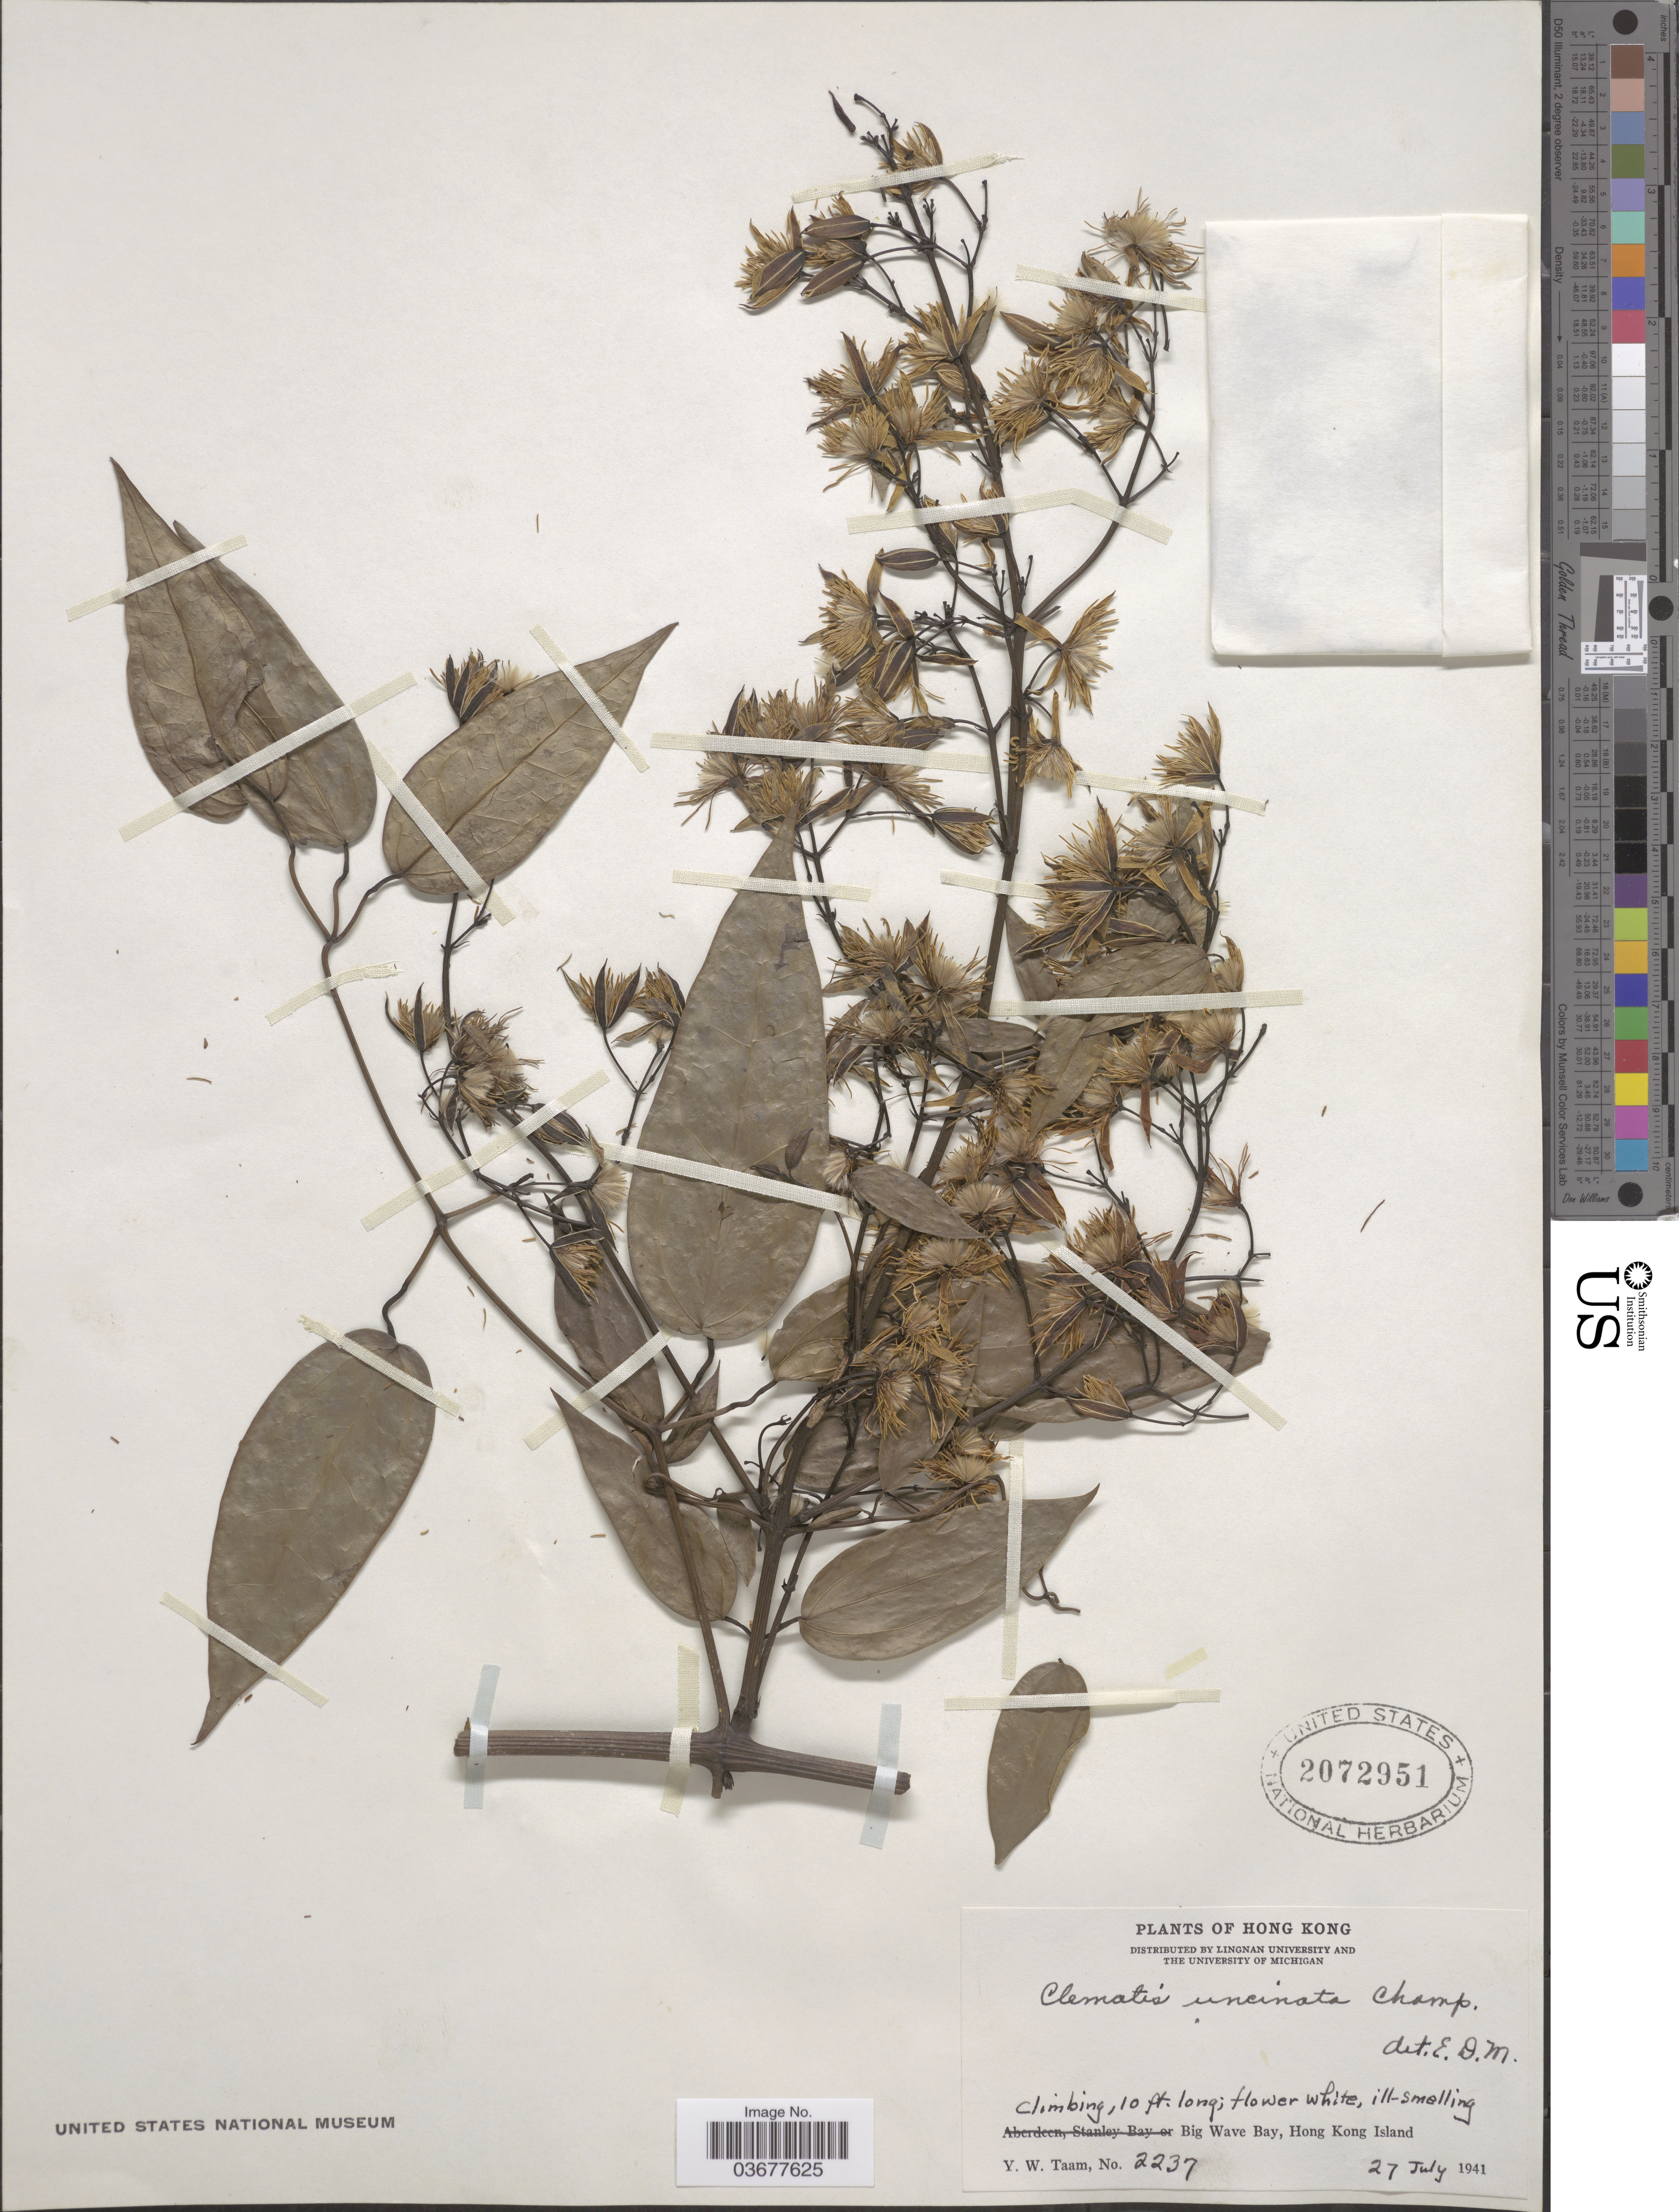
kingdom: Plantae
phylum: Tracheophyta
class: Magnoliopsida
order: Ranunculales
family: Ranunculaceae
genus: Clematis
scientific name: Clematis uncinata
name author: Champ. ex Benth.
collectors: Y. W. Taam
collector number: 2237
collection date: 1941-07-27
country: China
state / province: Hong Kong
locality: Big Wave Bay, Hong Kong Island.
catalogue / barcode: US 2072951